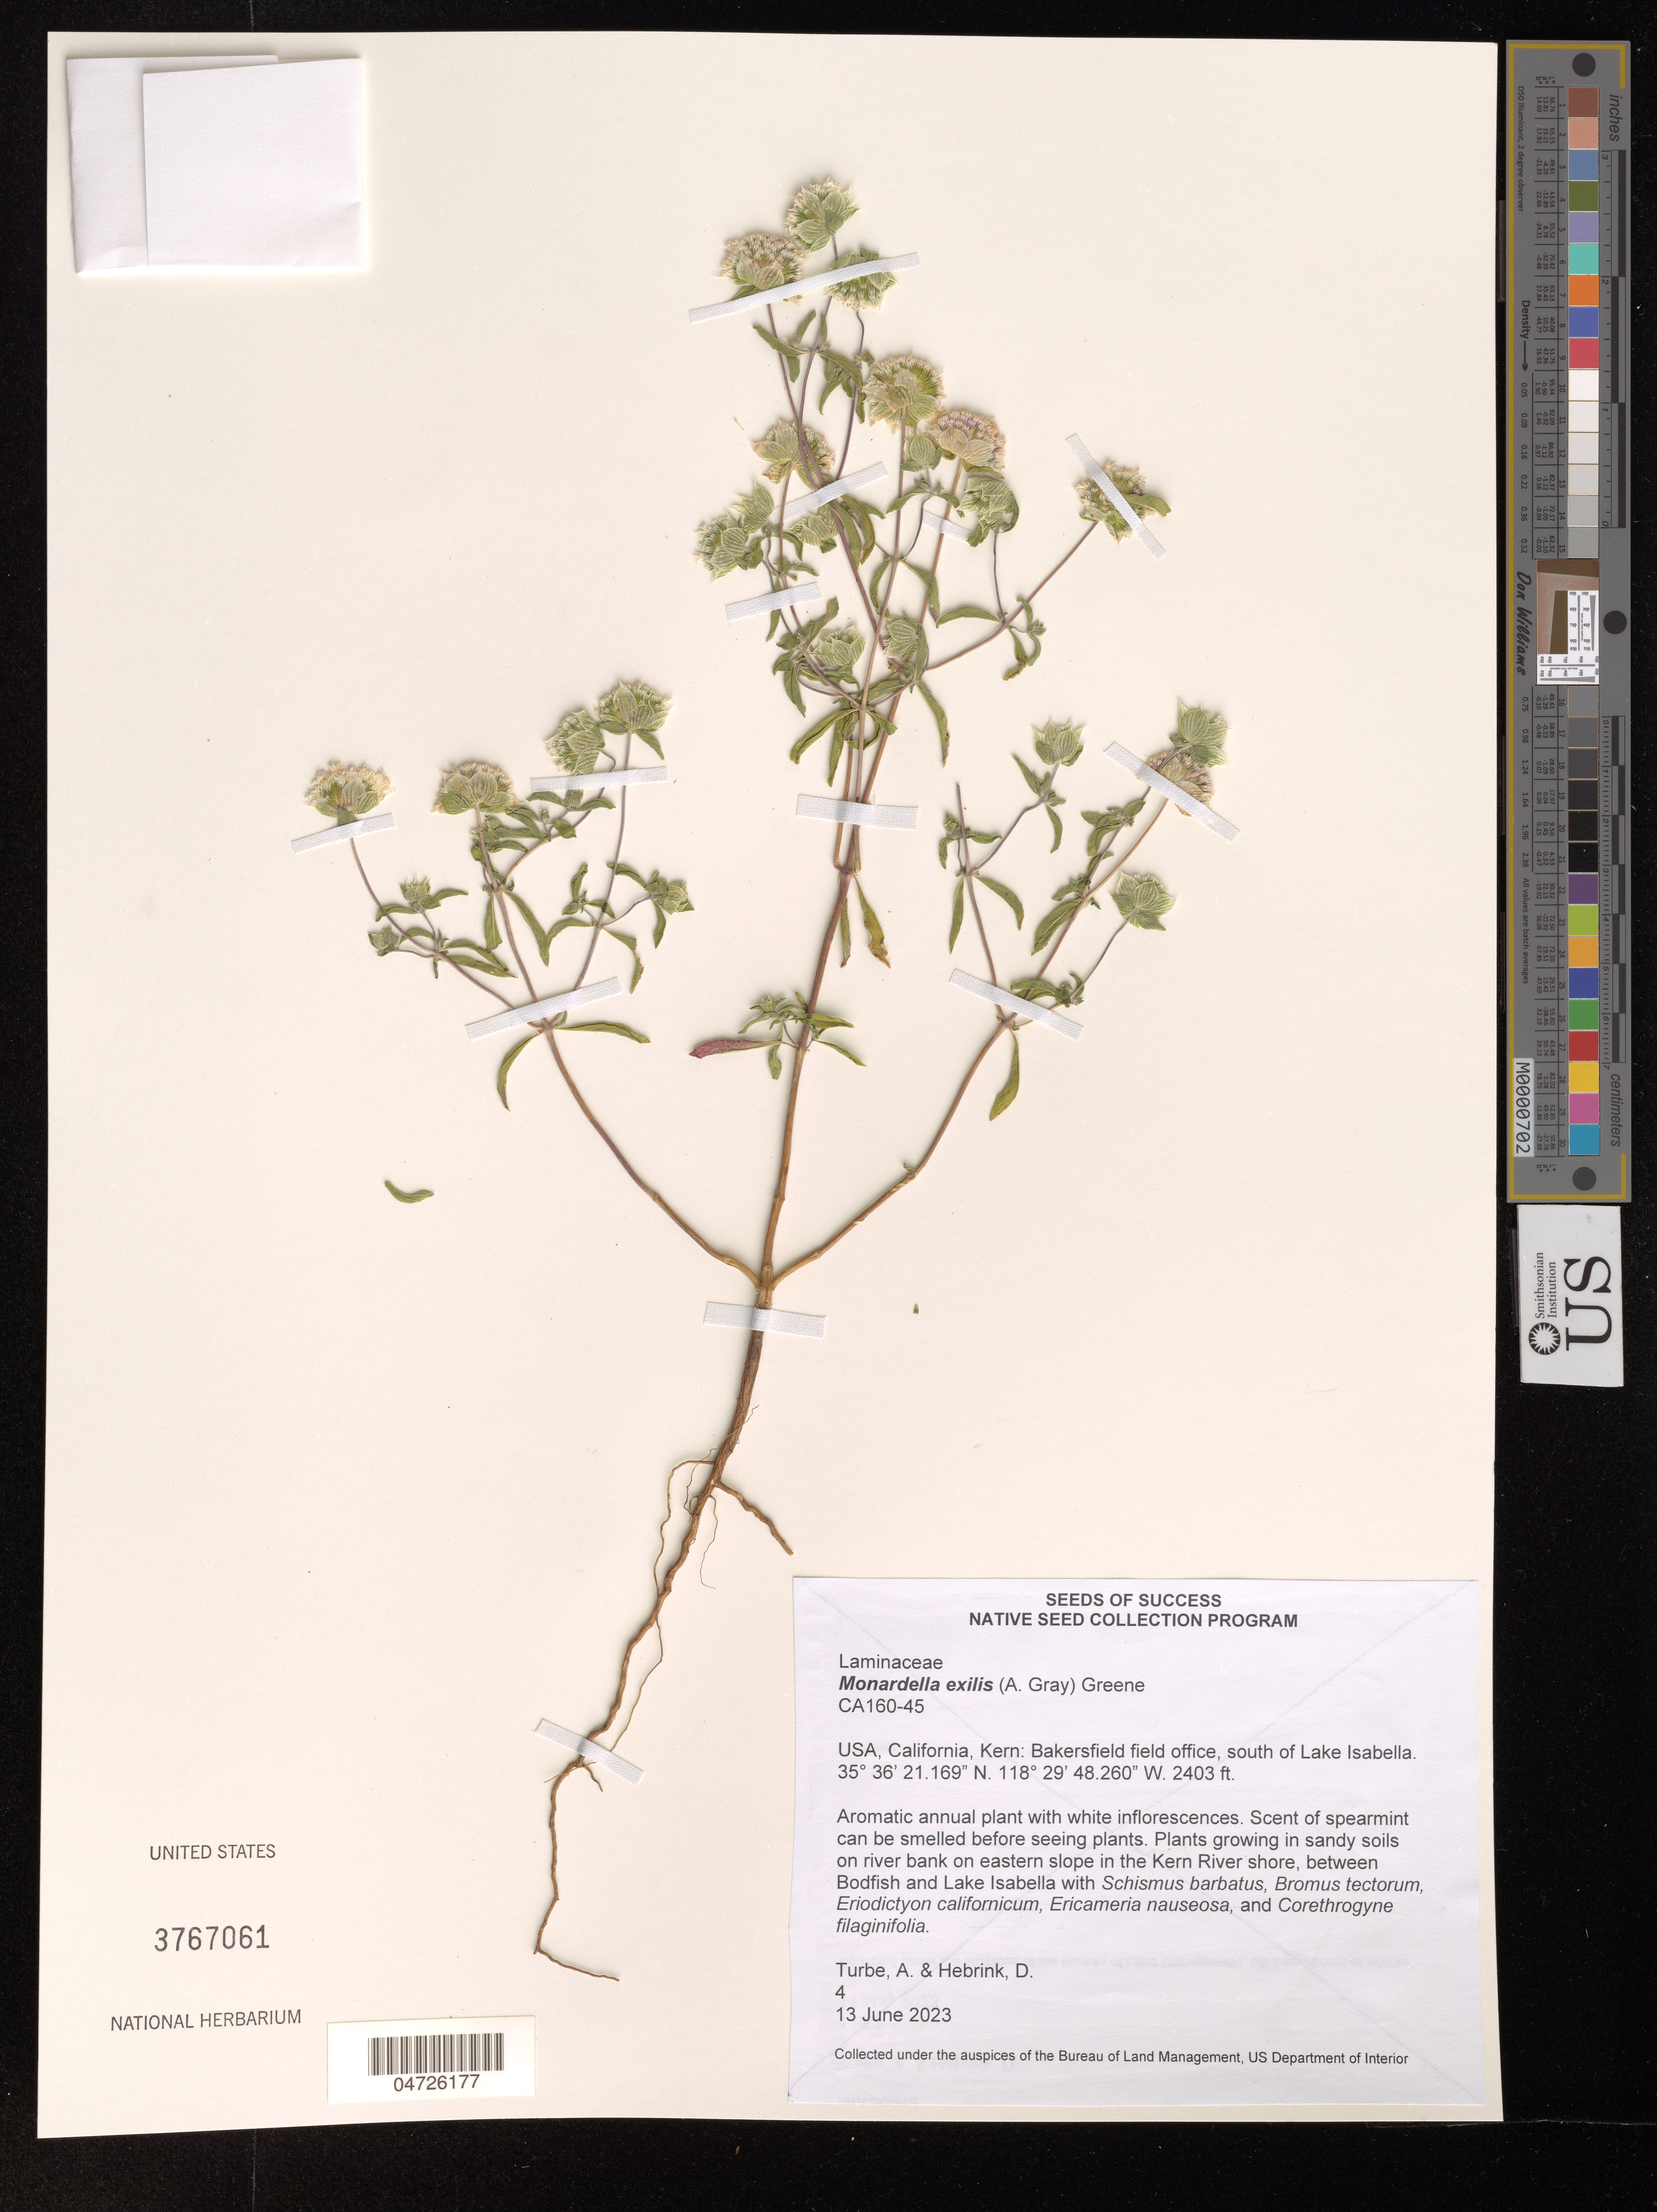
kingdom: Plantae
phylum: Tracheophyta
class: Magnoliopsida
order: Lamiales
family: Lamiaceae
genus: Monardella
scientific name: Monardella exilis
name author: (A. Gray) Greene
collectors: A. Turbe & D. Hebrink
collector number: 4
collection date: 2023-06-13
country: United States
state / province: California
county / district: Kern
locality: Kern: Bakersfield field office, south of Lake Isabella.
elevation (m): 732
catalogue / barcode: US 3767061